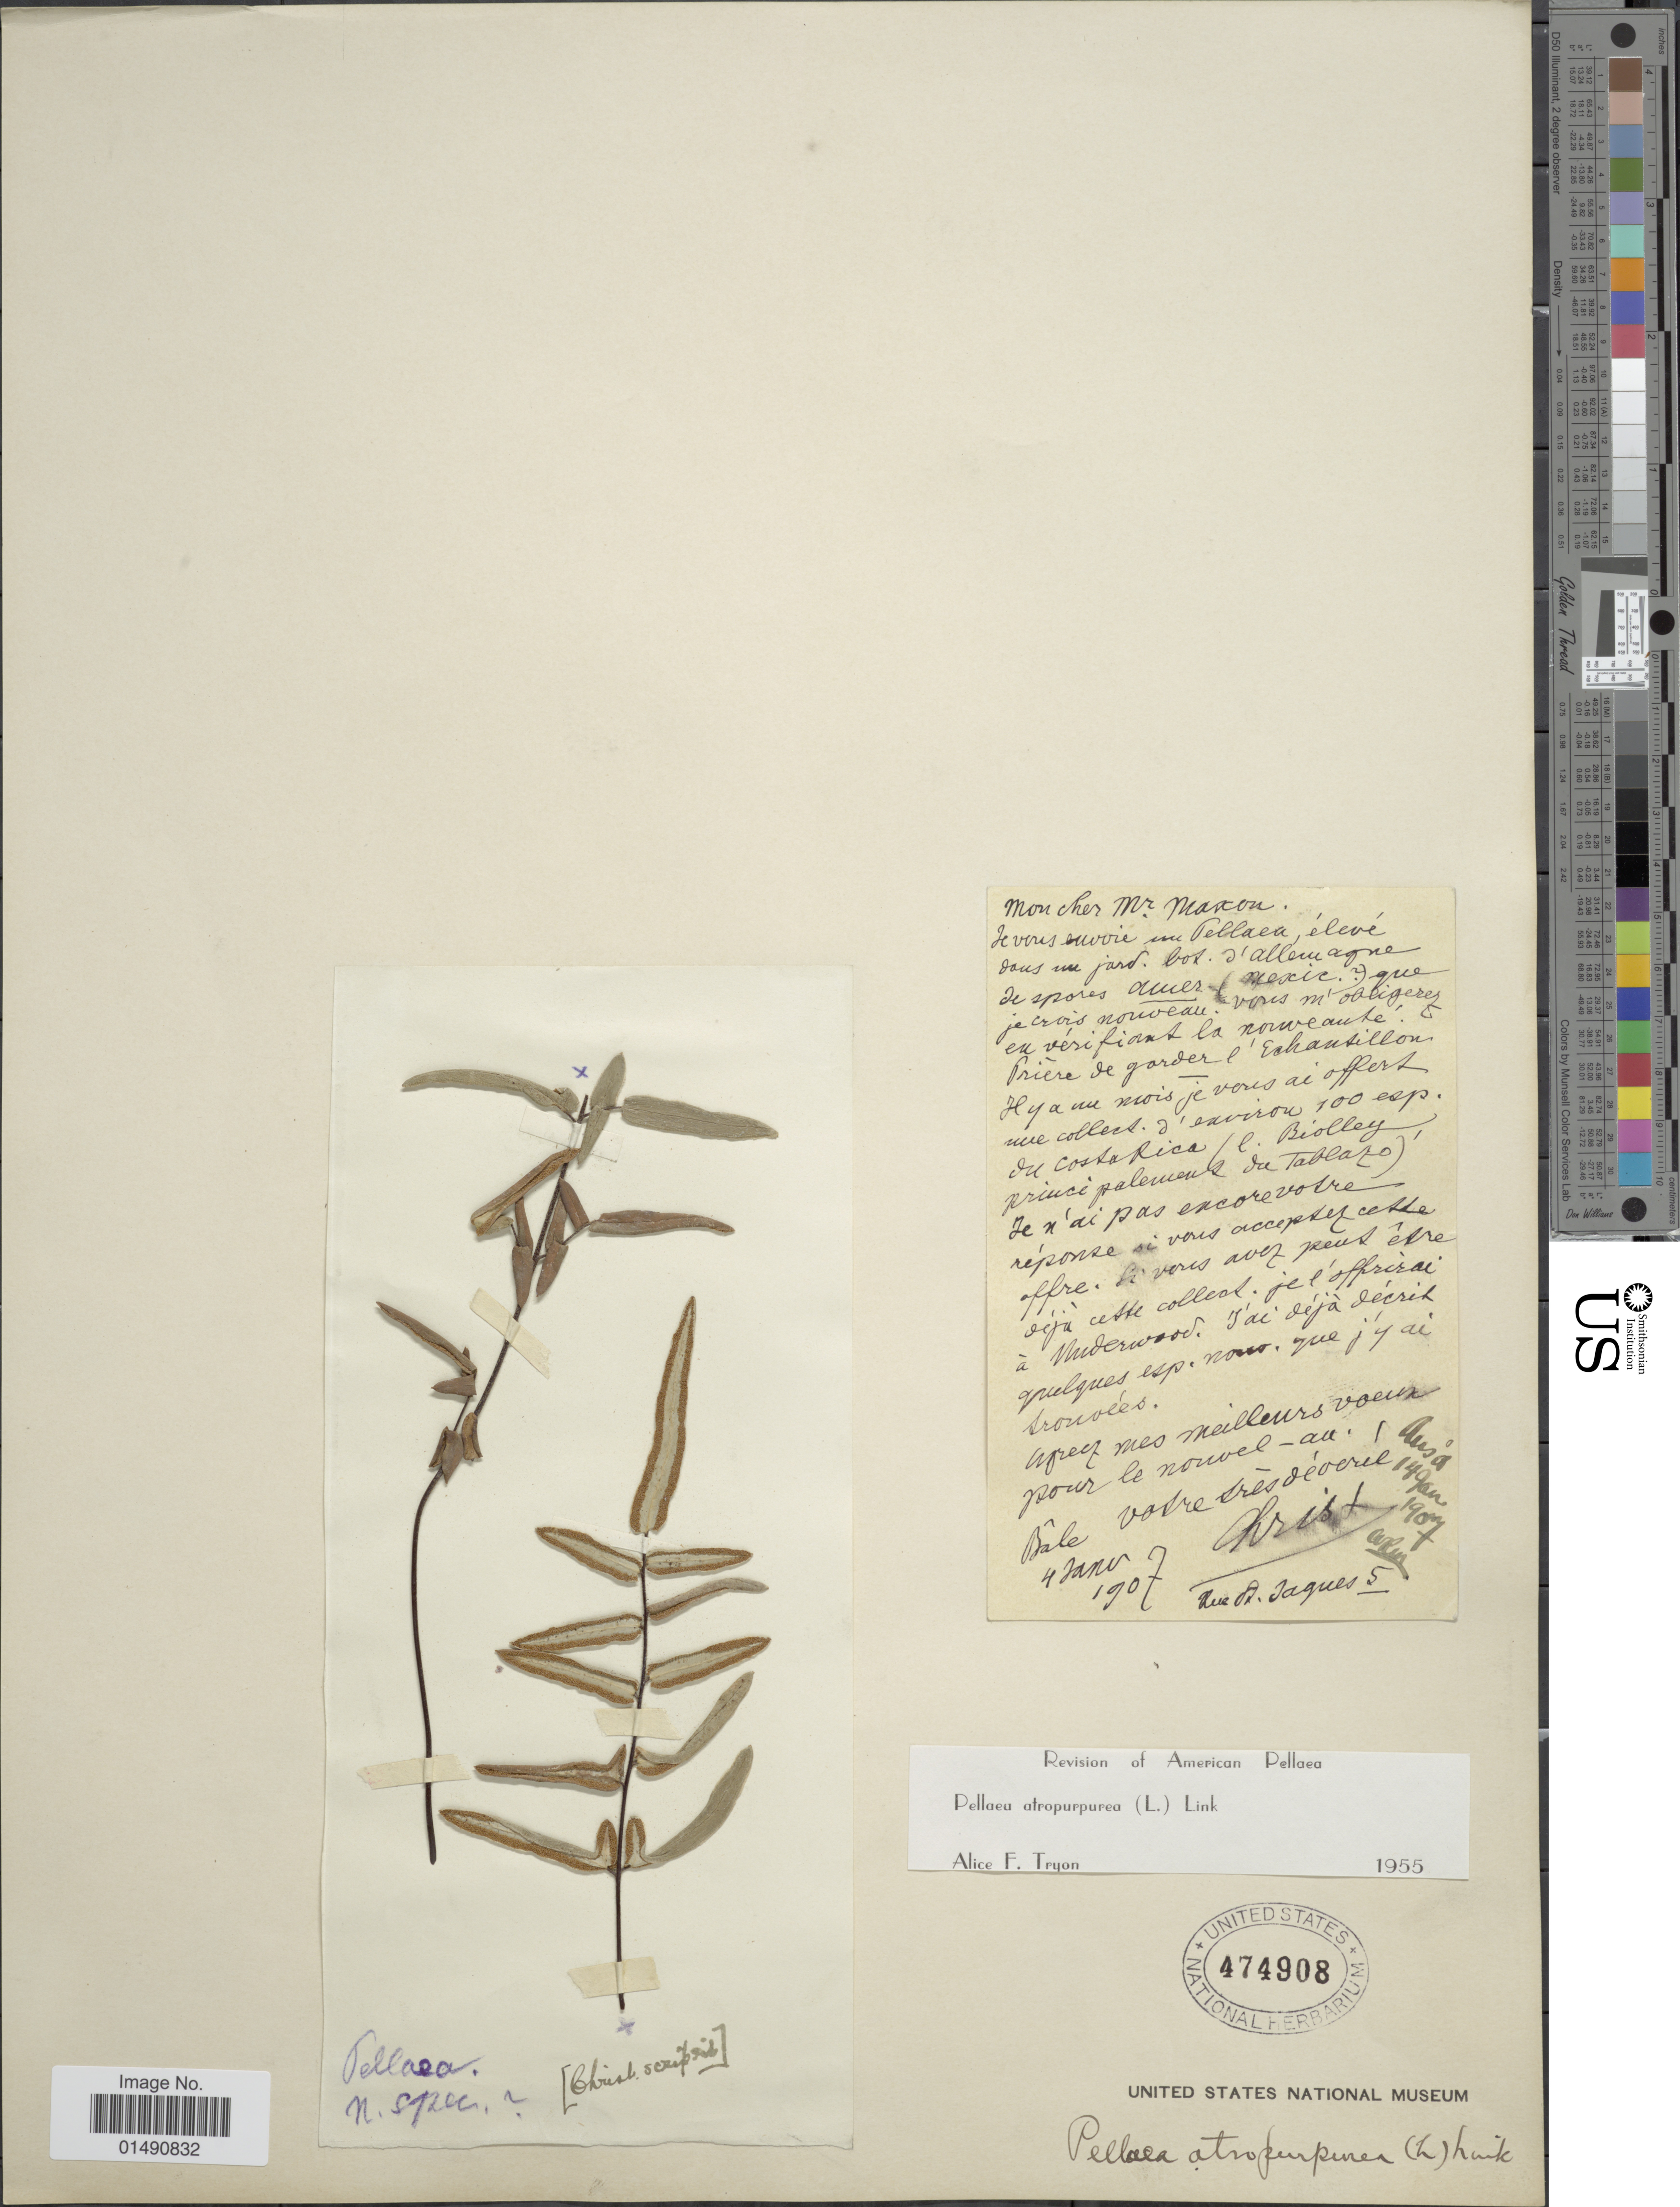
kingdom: Plantae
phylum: Tracheophyta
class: Polypodiopsida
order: Polypodiales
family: Pteridaceae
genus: Pellaea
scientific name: Pellaea atropurpurea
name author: (L.) Link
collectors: -. Maxon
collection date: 1907-01-04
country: Costa Rica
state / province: San José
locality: Dans un jard. bot. d'Allemagne de spores amur (Mexic.?) que je coris nouveau vous m' obligerez en verifiant la nouveauté. Prière de garder l'echantillon. Il ya un mois je veres ae offert me collect. d'environ 100 esp. du Costa Rica. Je n'ai pas encore votre, repinze si vour accepter ceste affre, si veres avef peux etrre veja ceste collect je l offrcrai a Mulderwood, J ai oeja cecrit Vuelgues esp nour 4 ai rouvee's uprect mes meilleurs vouz pour le nouvel au 1 Bale votre cres oereril [interpreted]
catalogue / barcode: US 474908